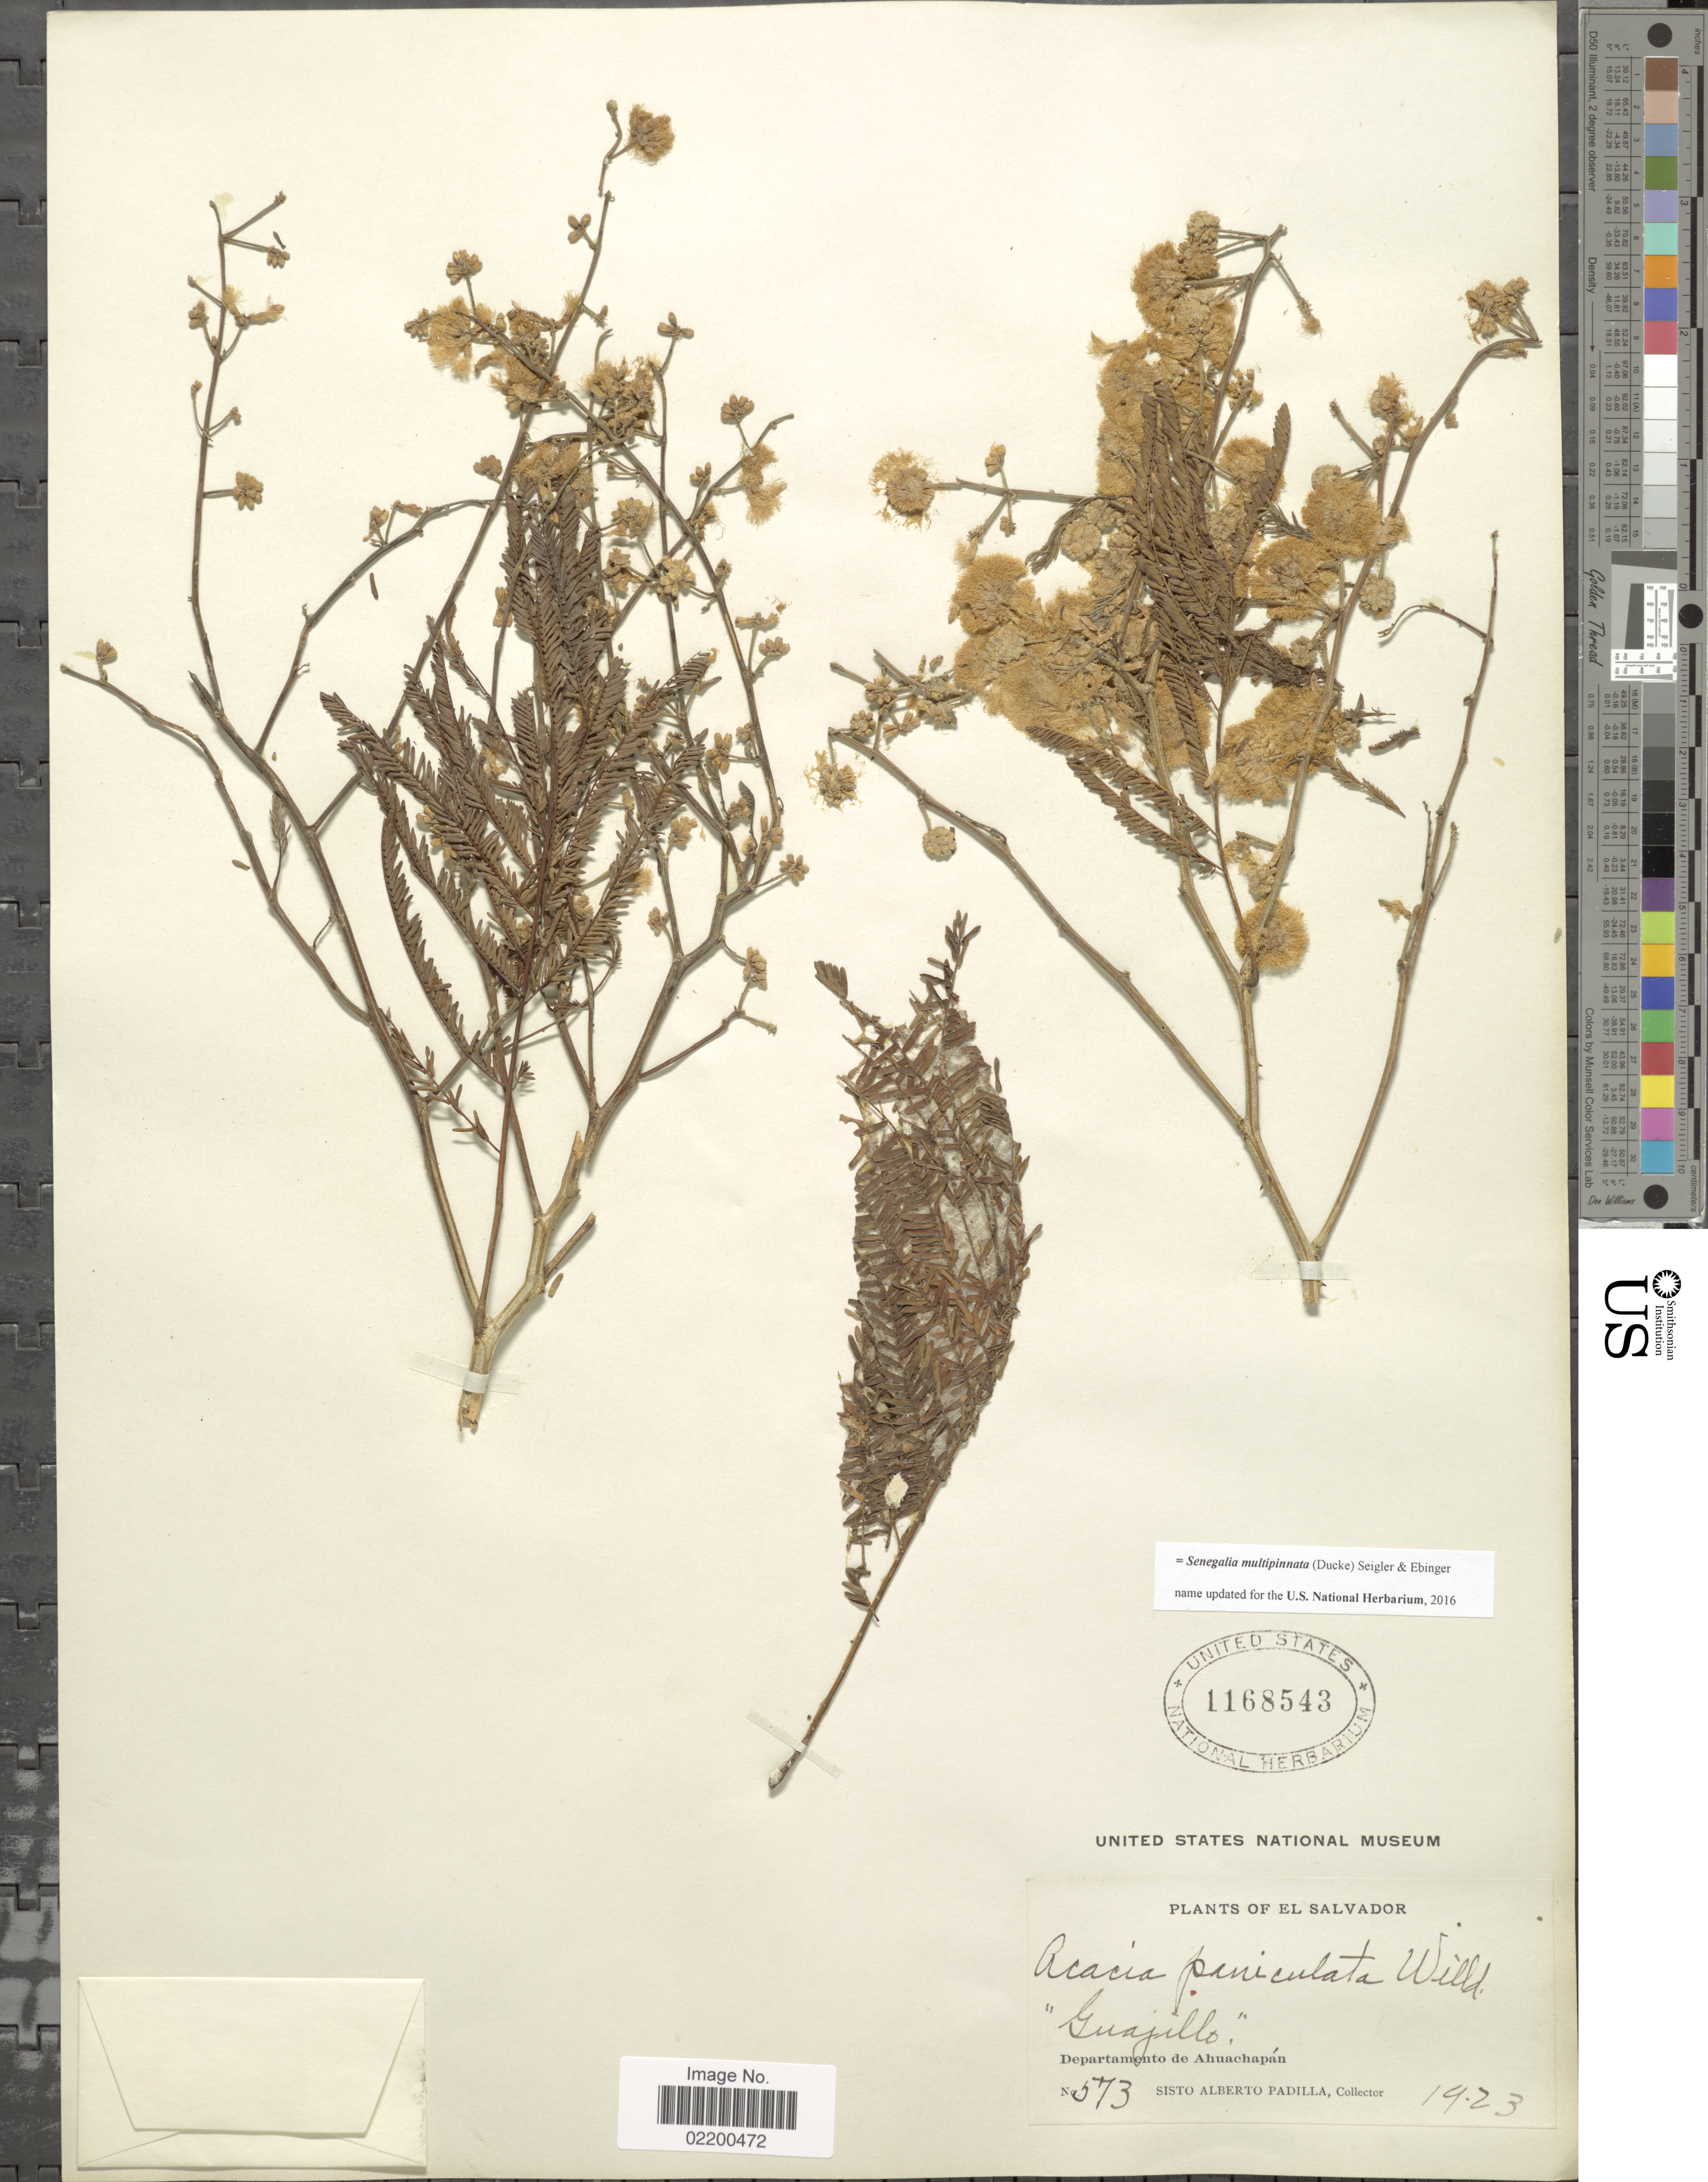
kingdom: Plantae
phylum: Tracheophyta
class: Magnoliopsida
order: Fabales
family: Fabaceae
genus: Senegalia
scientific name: Senegalia multipinnata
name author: (Ducke) Seigler & Ebinger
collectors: S. A. Padilla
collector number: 573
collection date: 1923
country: El Salvador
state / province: Ahuachapan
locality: Guajillo, Departamento de Ahuachapan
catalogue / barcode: US 1168543